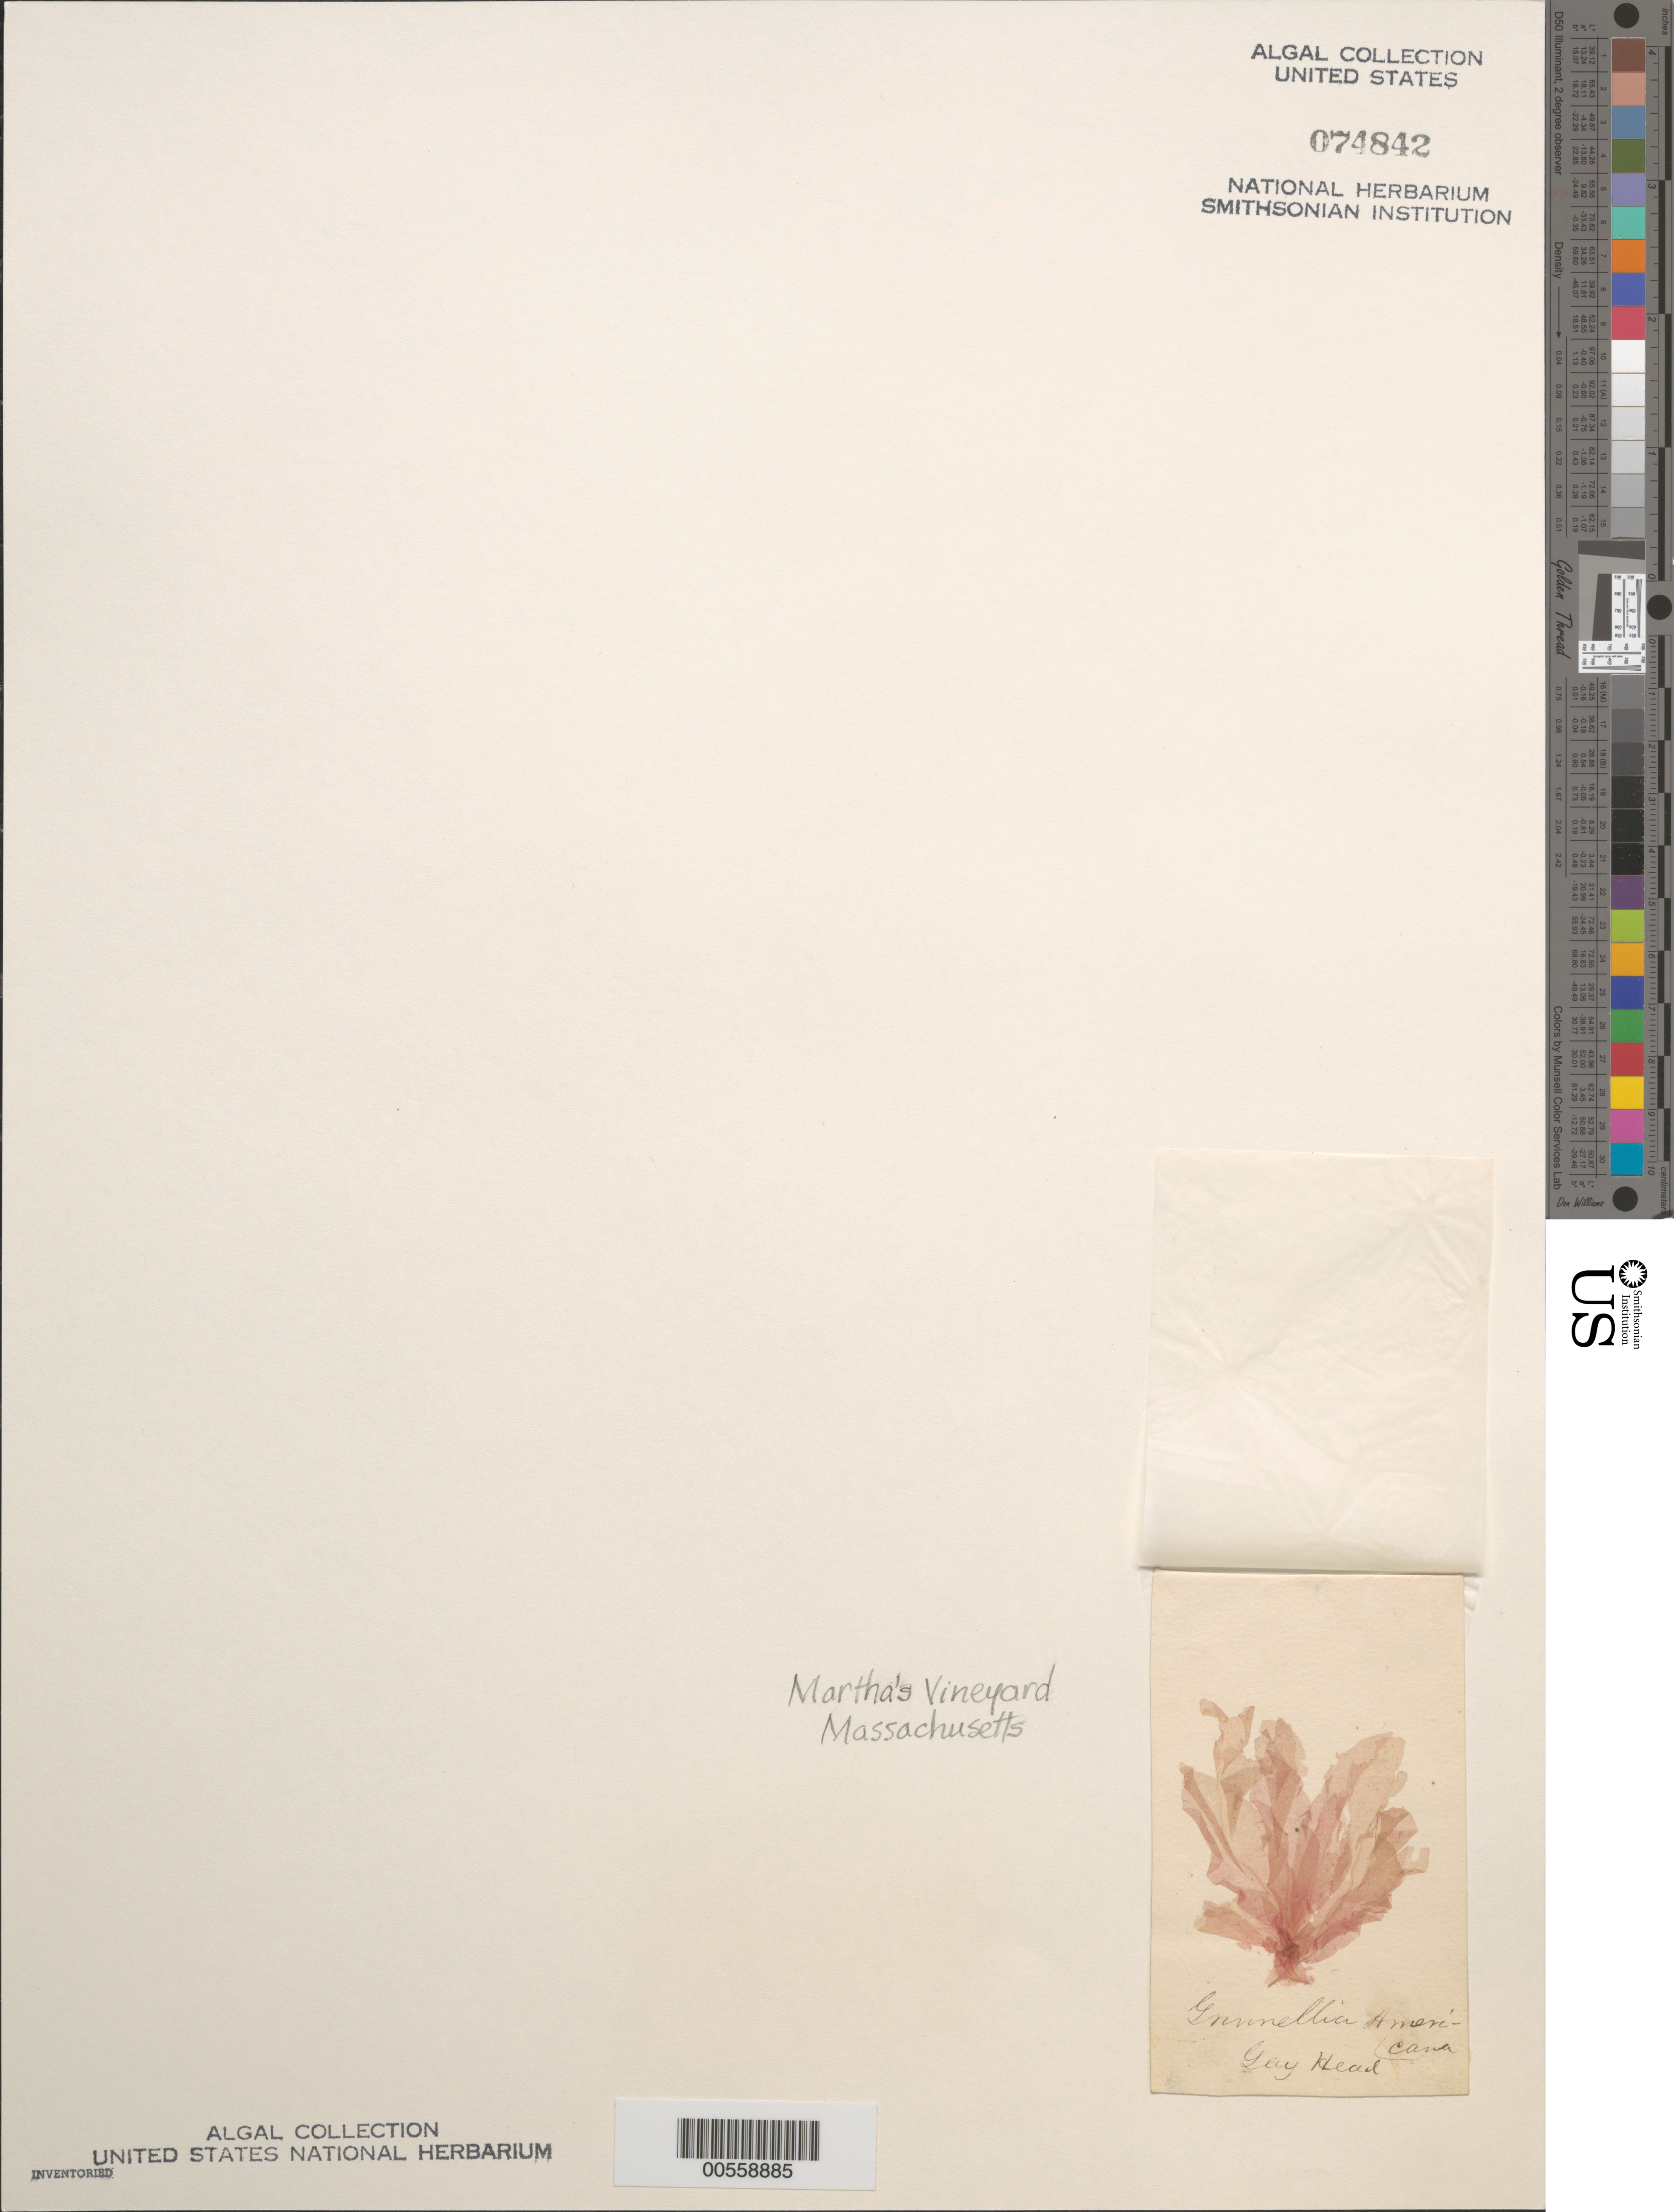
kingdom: Plantae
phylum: Rhodophyta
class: Florideophyceae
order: Ceramiales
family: Delesseriaceae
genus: Grinnellia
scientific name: Grinnellia americana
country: United States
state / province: Massachusetts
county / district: Dukes County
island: Martha's Vineyard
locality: Gay Head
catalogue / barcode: US 74842